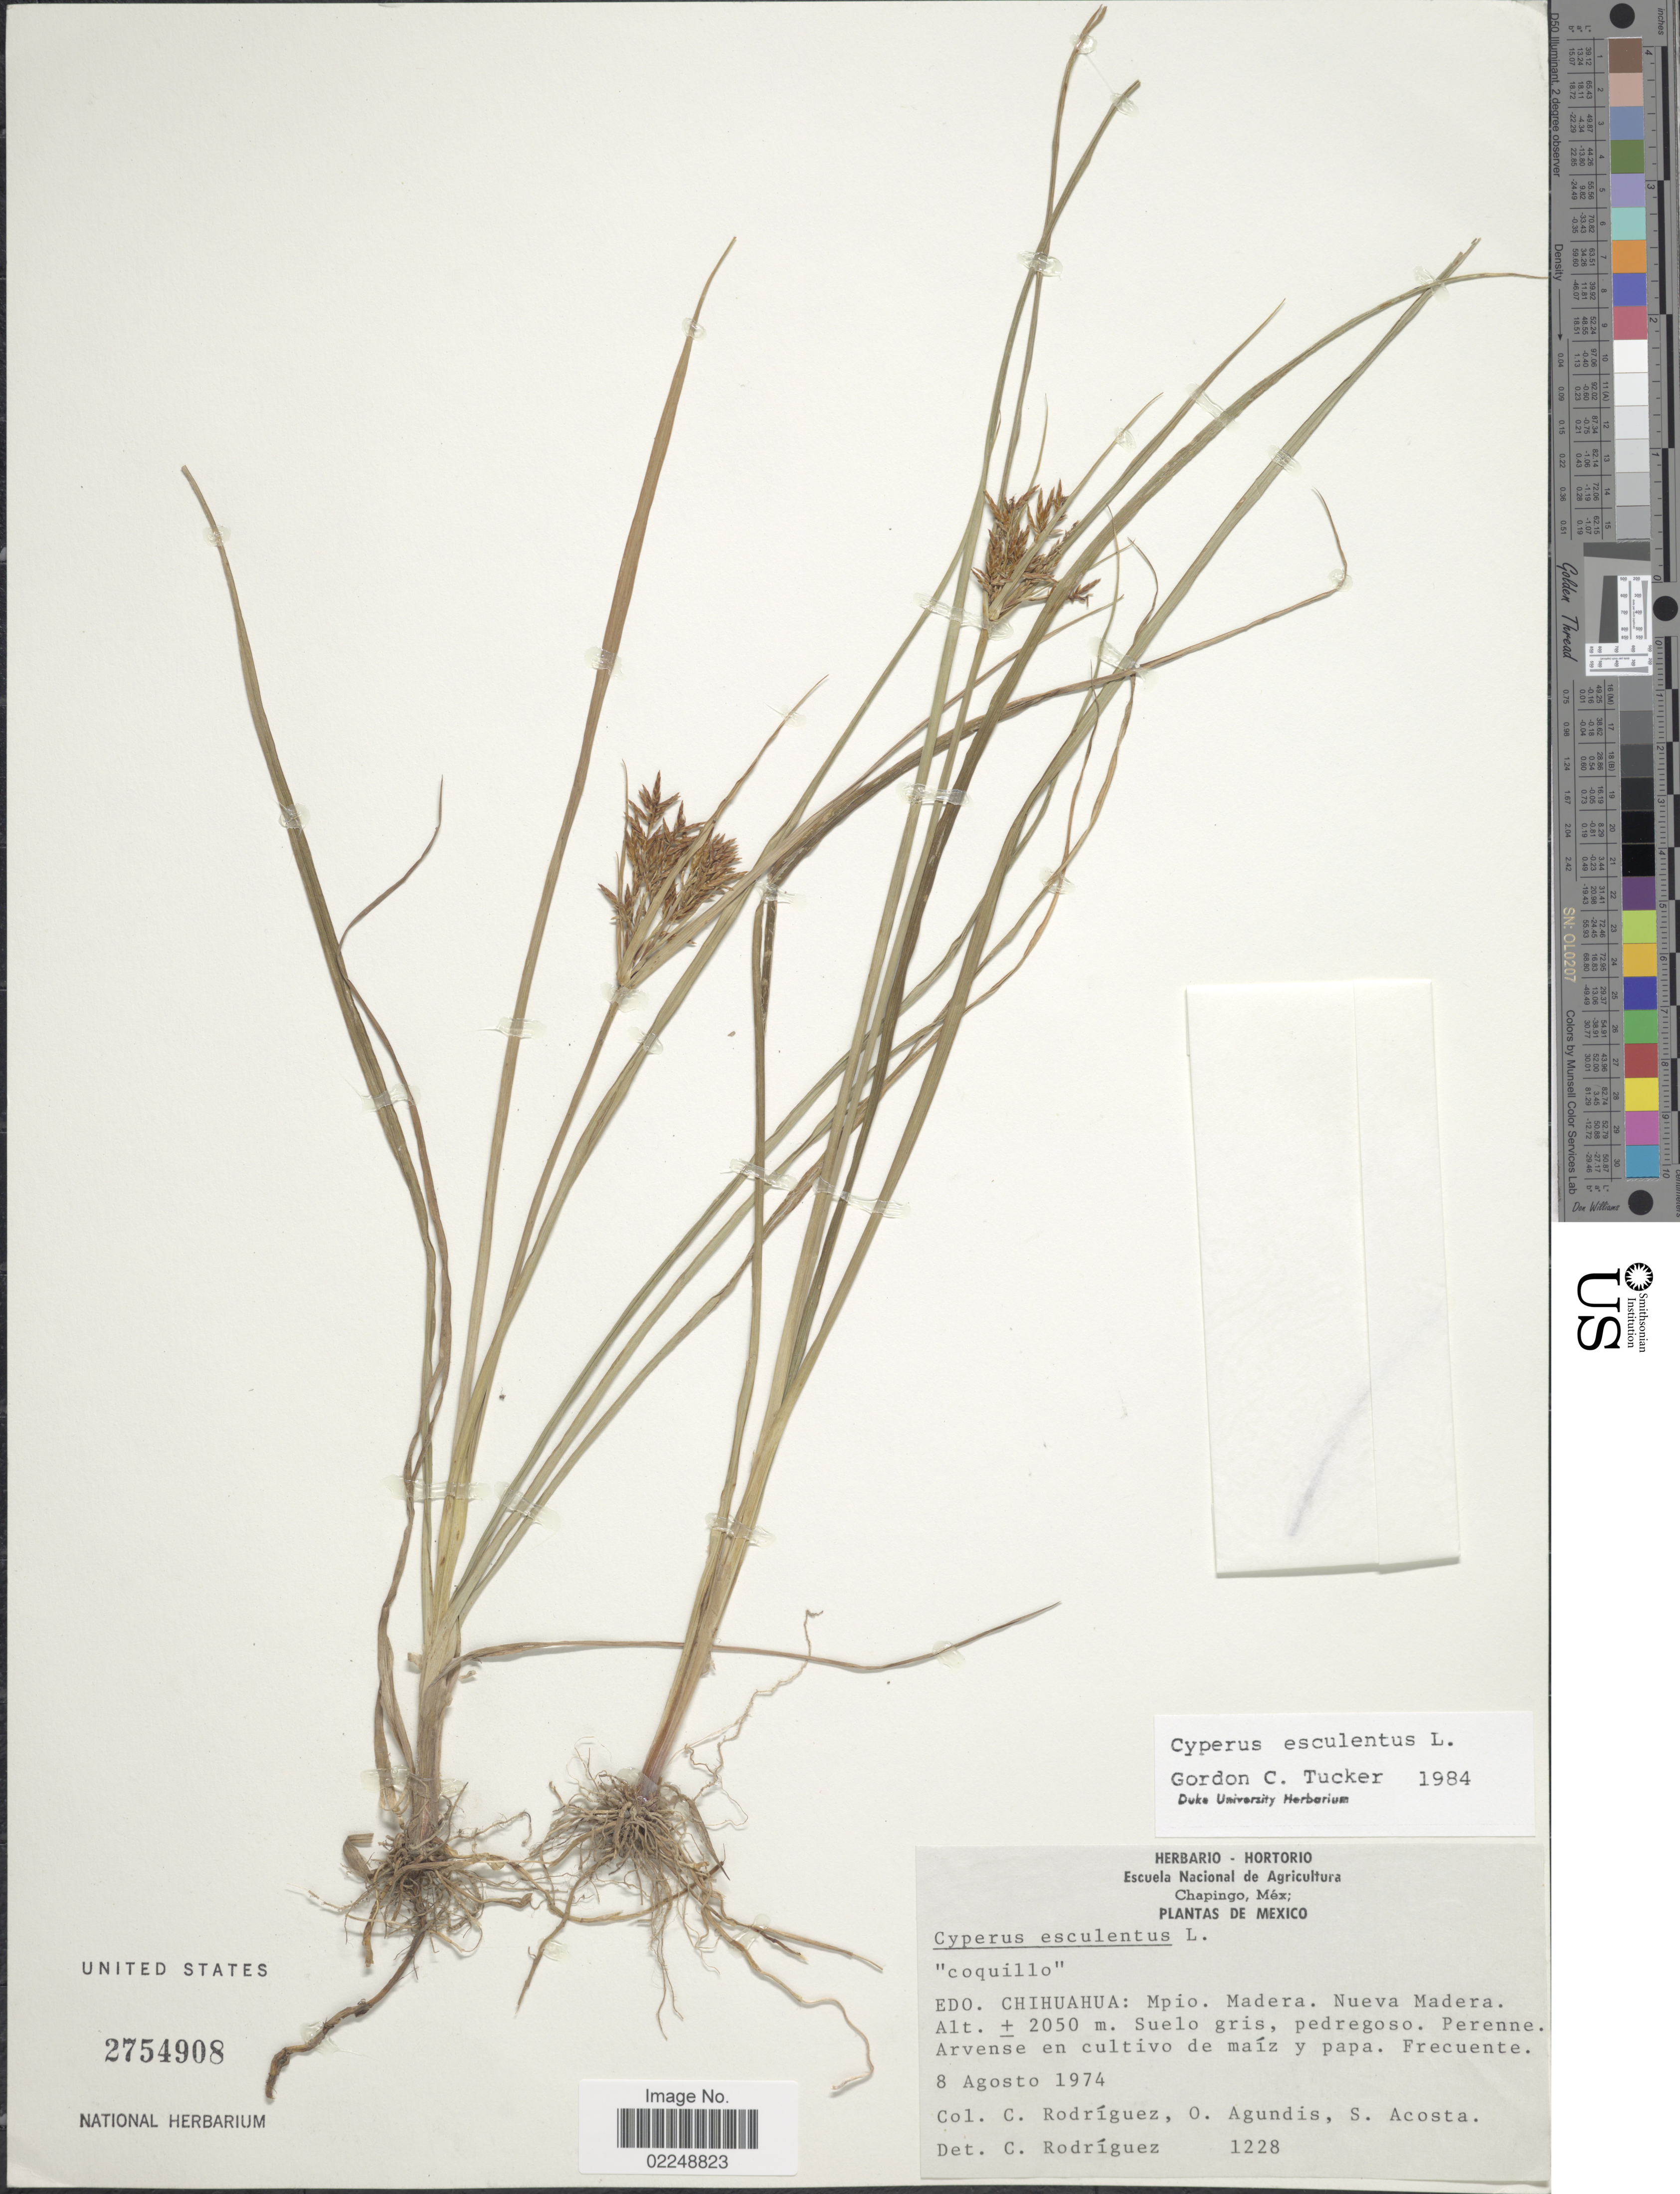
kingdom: Plantae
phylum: Tracheophyta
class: Liliopsida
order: Poales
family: Cyperaceae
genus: Cyperus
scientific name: Cyperus esculentus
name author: L.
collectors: C. Rodríguez-Flores, O. Agundis & S. Acosta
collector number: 1228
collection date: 1974-08-08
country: Mexico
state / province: Chihuahua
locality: Mpio. Madera. Nueva Madera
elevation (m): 2050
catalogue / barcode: US 2754908